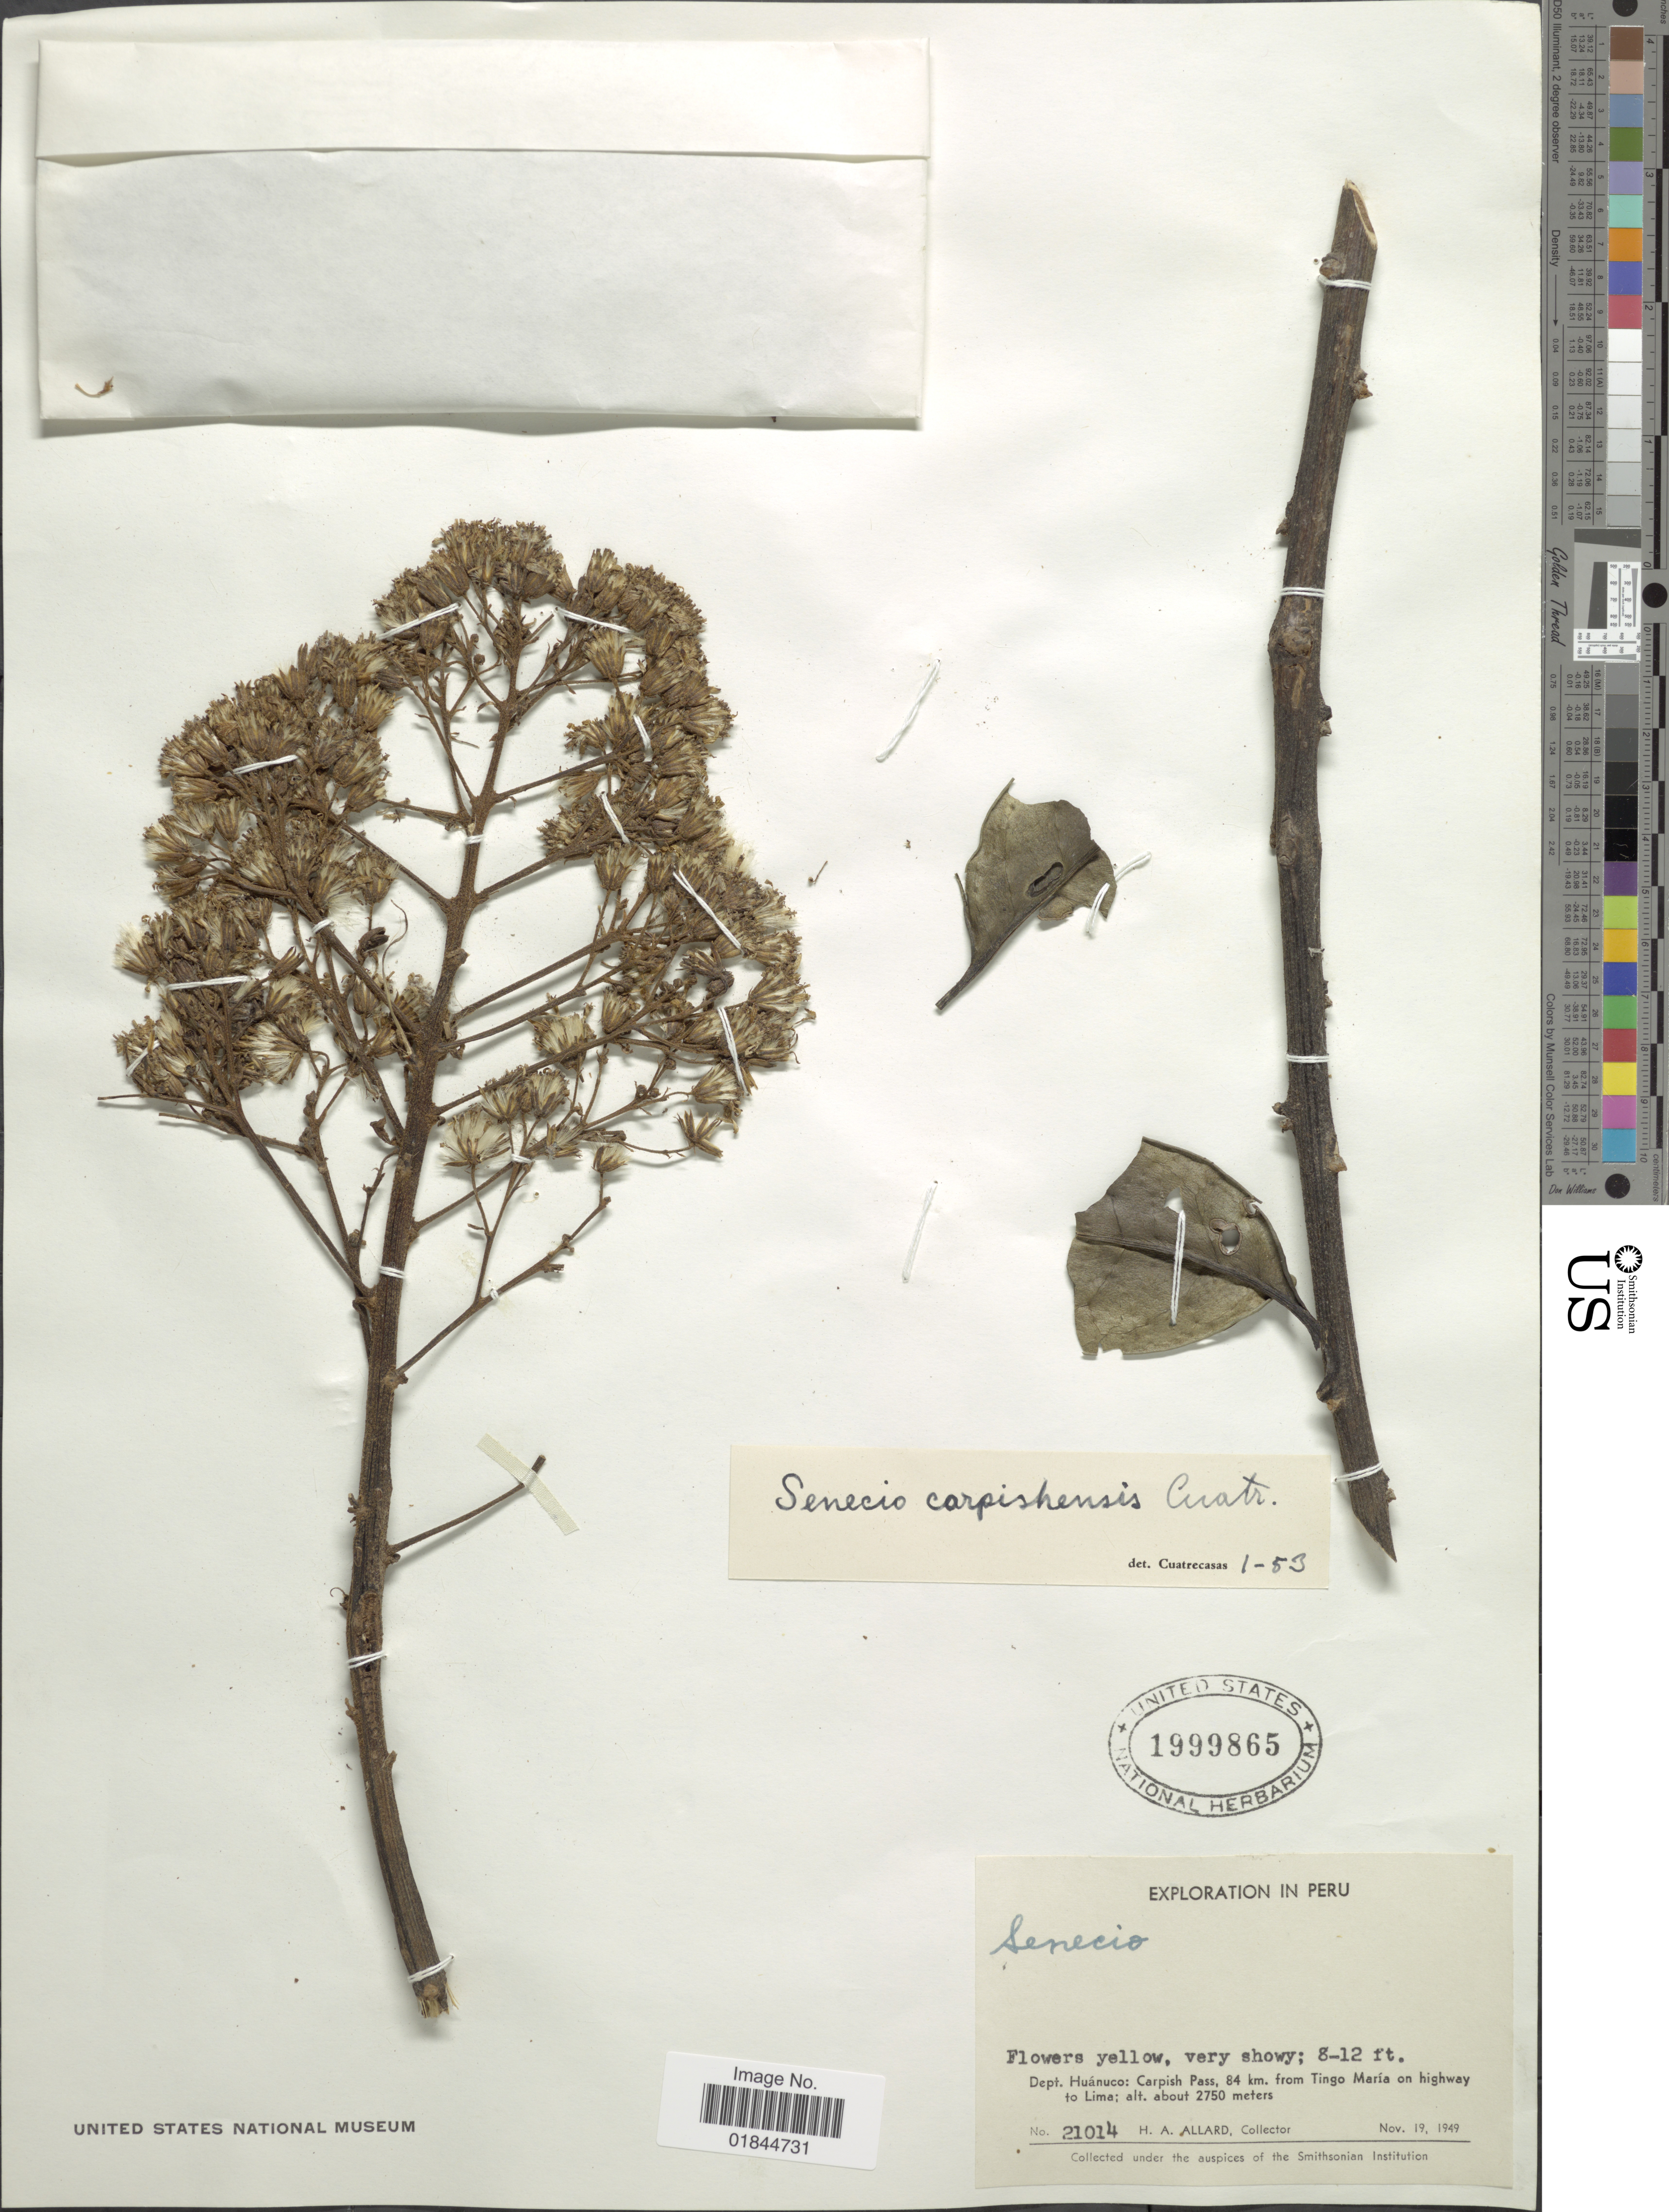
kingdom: Plantae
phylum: Tracheophyta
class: Magnoliopsida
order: Asterales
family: Asteraceae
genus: Pentacalia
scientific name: Pentacalia carpishensis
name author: (Cuatrec.) Cuatrec.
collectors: H. A. Allard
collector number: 21014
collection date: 1949-11-19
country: Peru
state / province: Huánuco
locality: Dept. Huánuco: Carpish Pass, 84 km. from Tingo Maria on highway to Lima.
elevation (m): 2750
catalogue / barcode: US 1999865